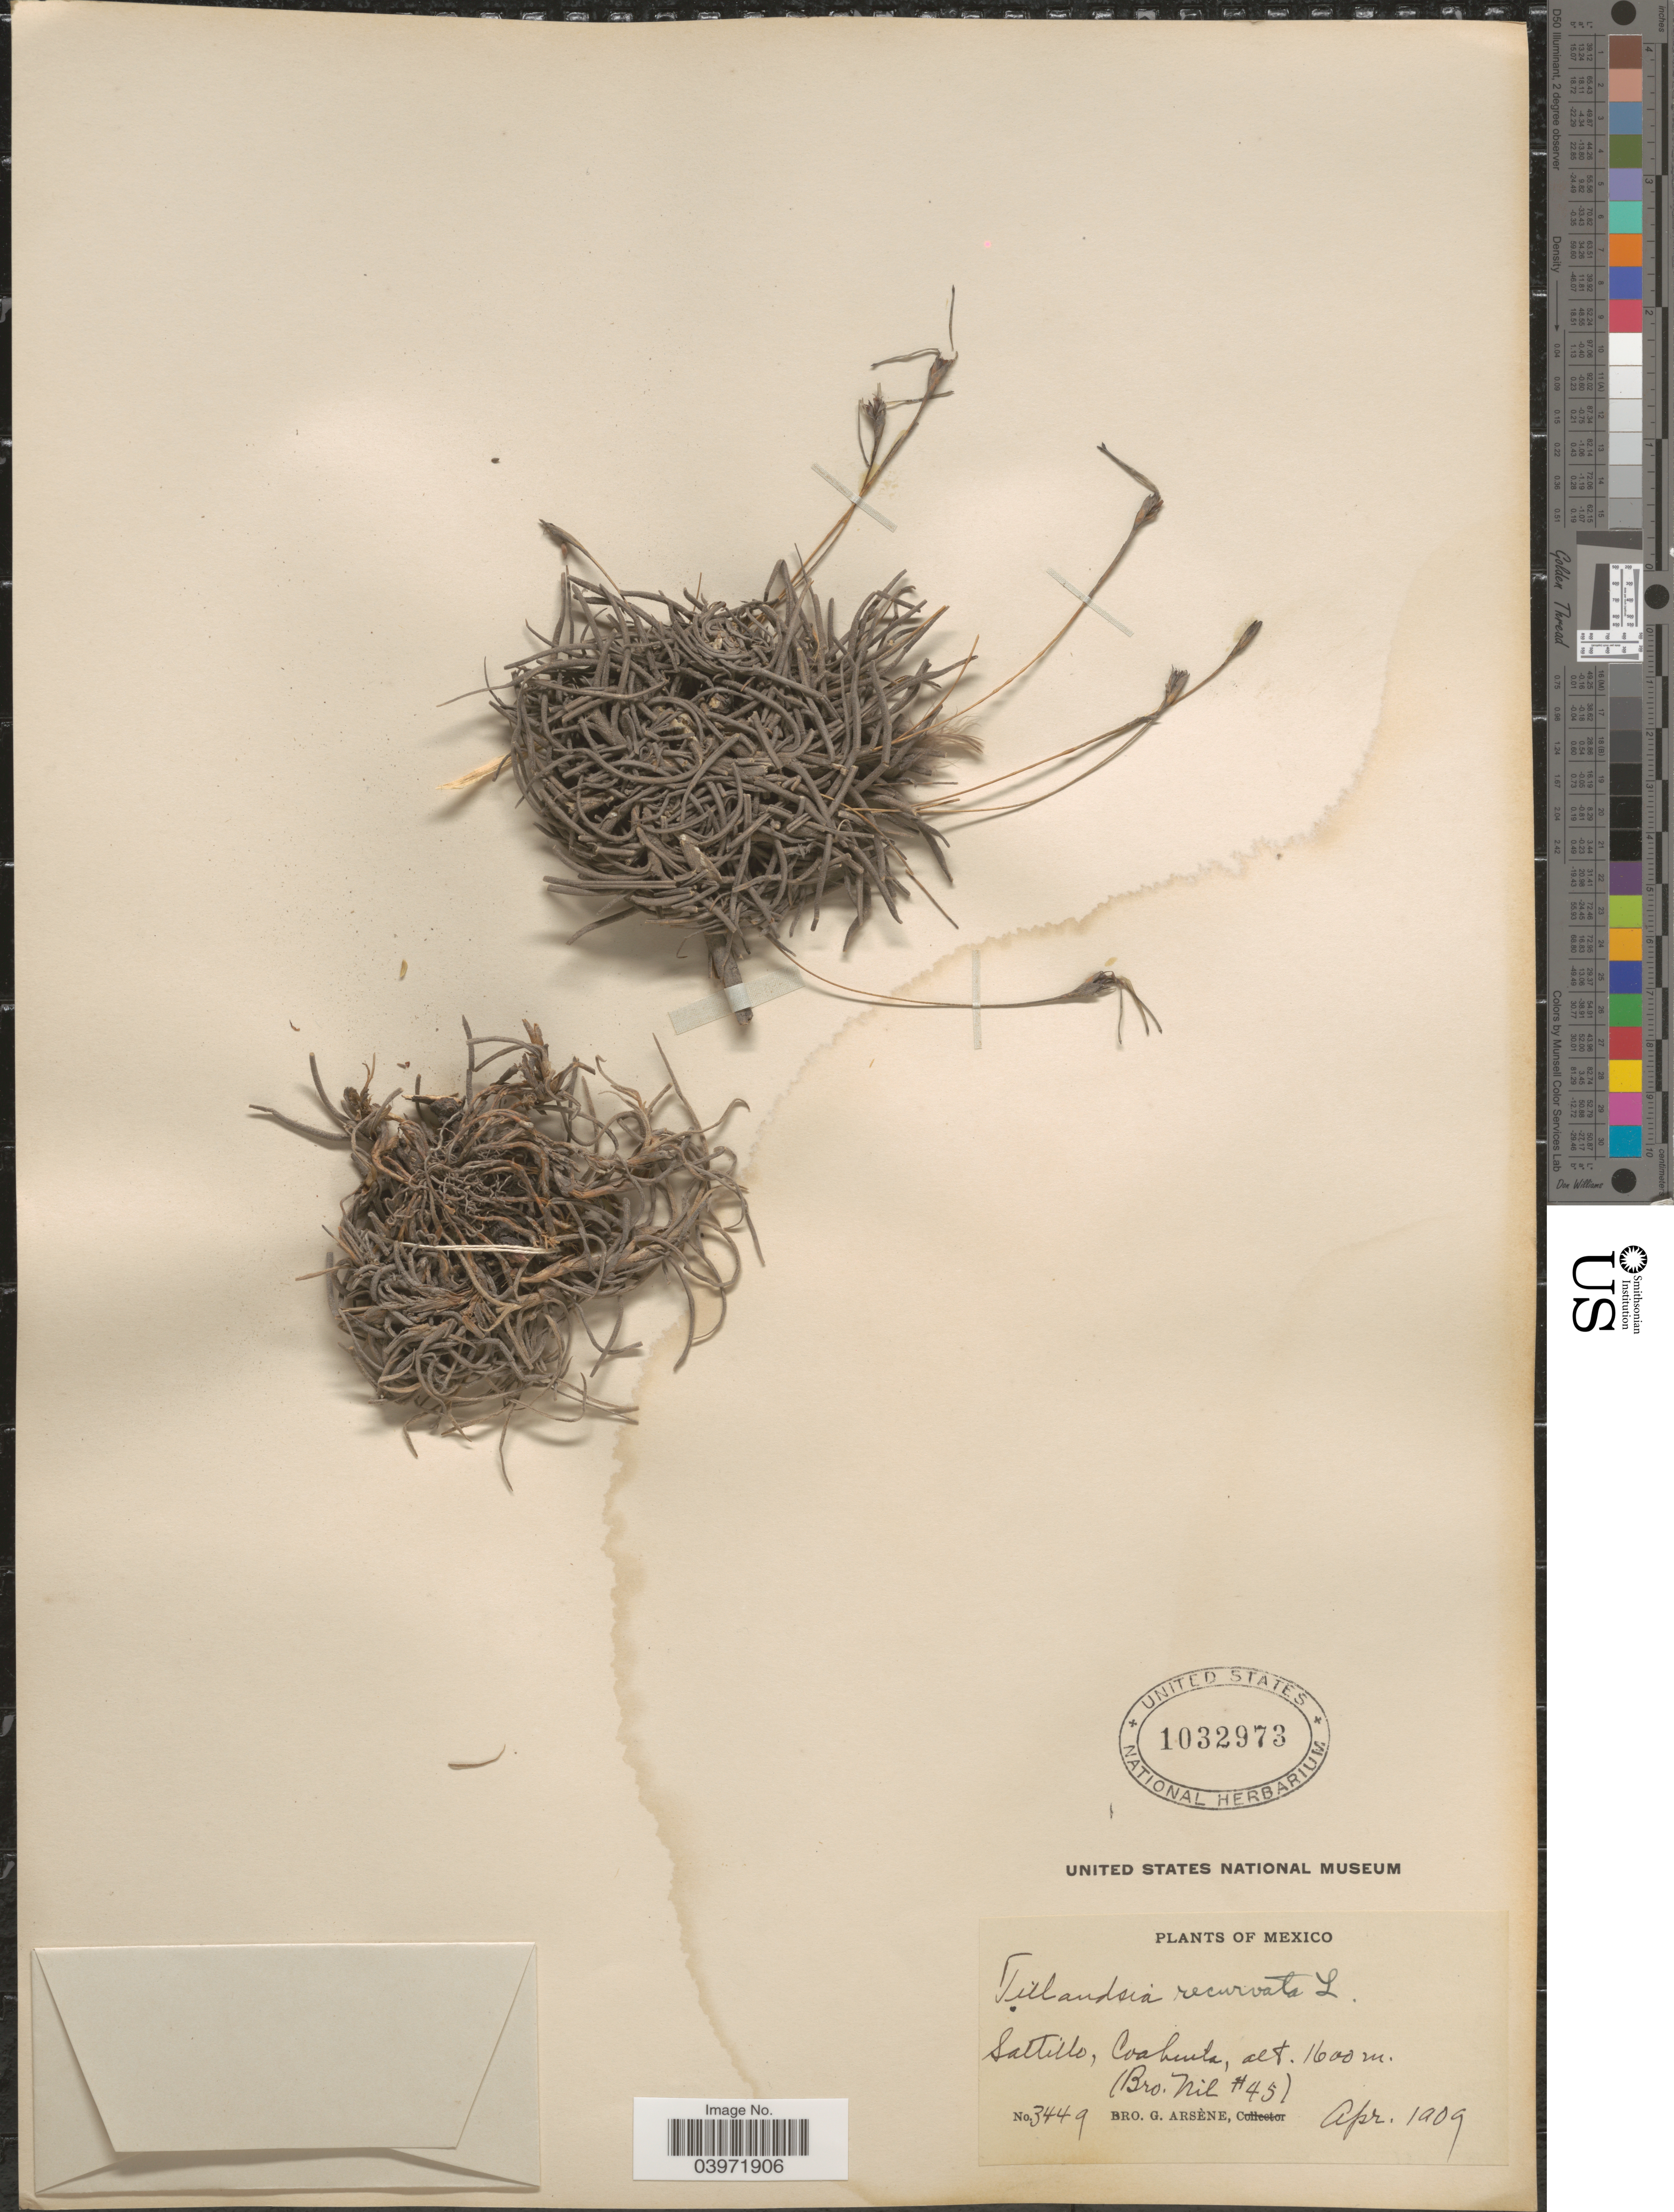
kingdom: Plantae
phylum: Tracheophyta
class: Liliopsida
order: Poales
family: Bromeliaceae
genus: Tillandsia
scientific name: Tillandsia recurvata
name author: L.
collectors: Bro. G. Arsène & Bro. Nil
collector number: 3449/45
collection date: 1909-04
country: Mexico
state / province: Coahuila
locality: Saltillo.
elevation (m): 1600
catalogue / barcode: US 1032973